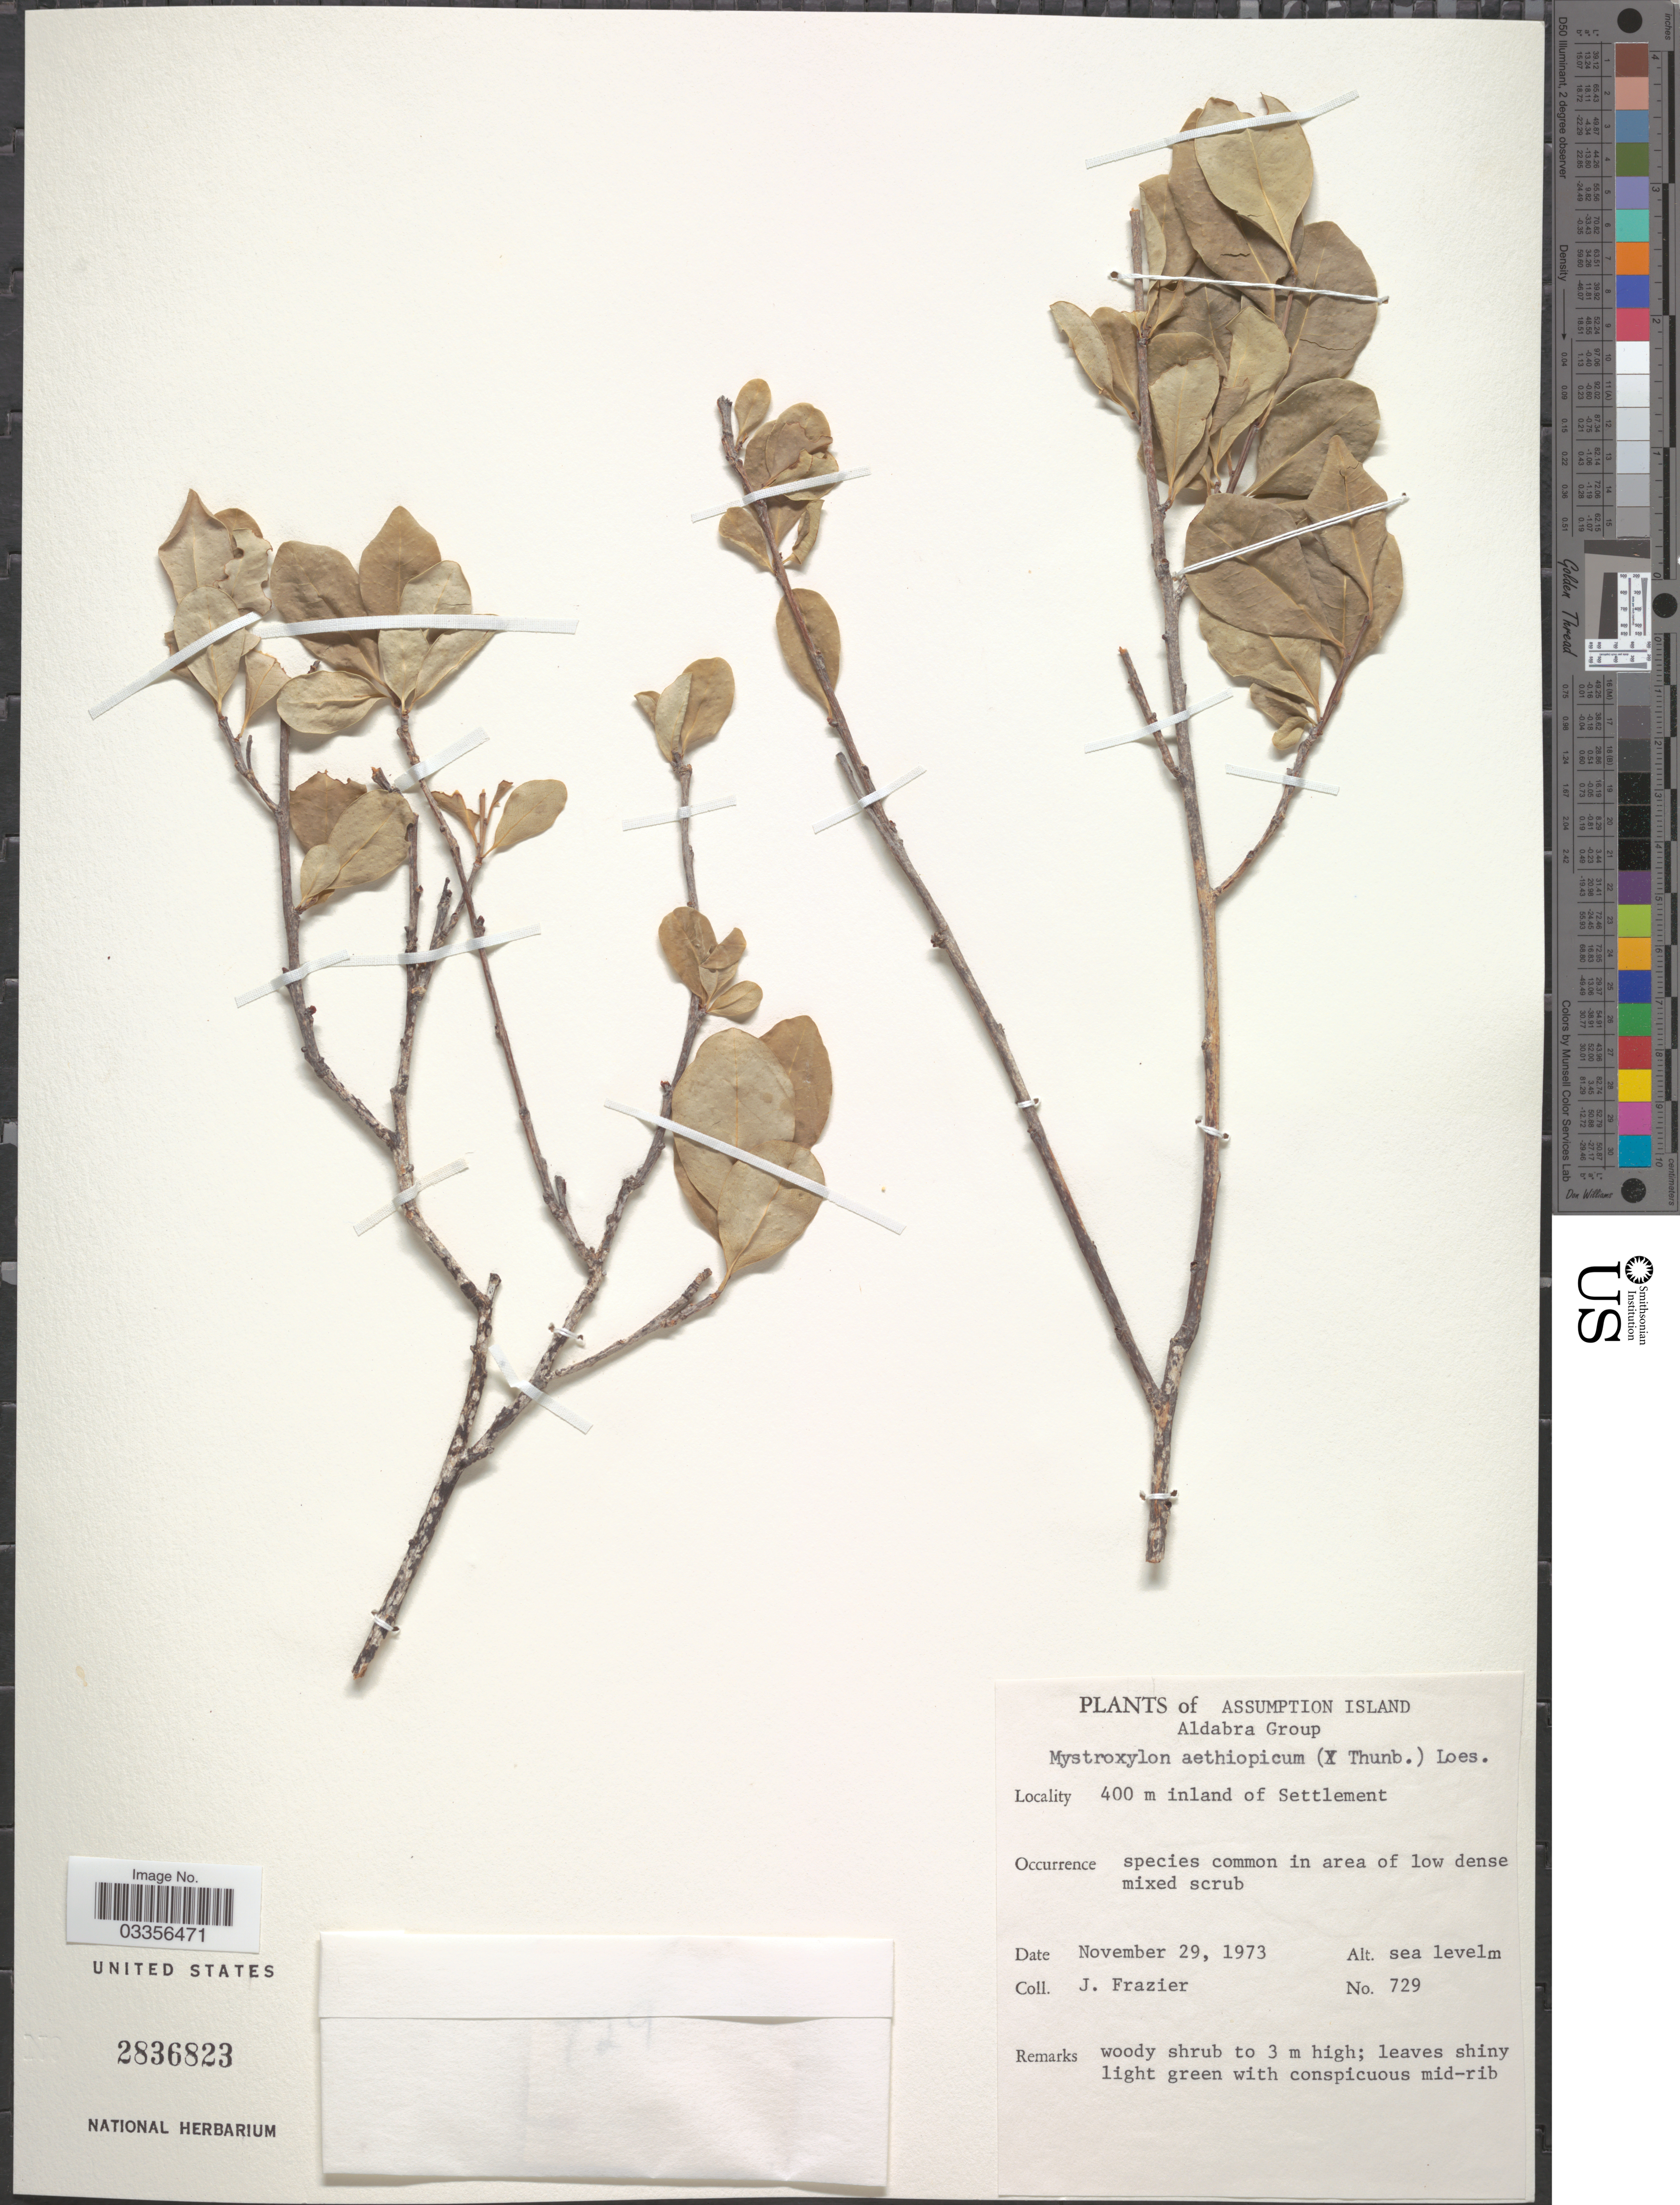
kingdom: Plantae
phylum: Tracheophyta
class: Magnoliopsida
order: Celastrales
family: Celastraceae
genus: Mystroxylon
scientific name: Mystroxylon aethiopicum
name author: (Thunb.) Loes.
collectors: J. Frazier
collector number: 729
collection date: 1973-11-29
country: Seychelles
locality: Assumption Island, Aldabra Group, 400 m inland of Settlement.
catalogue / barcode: US 2836823